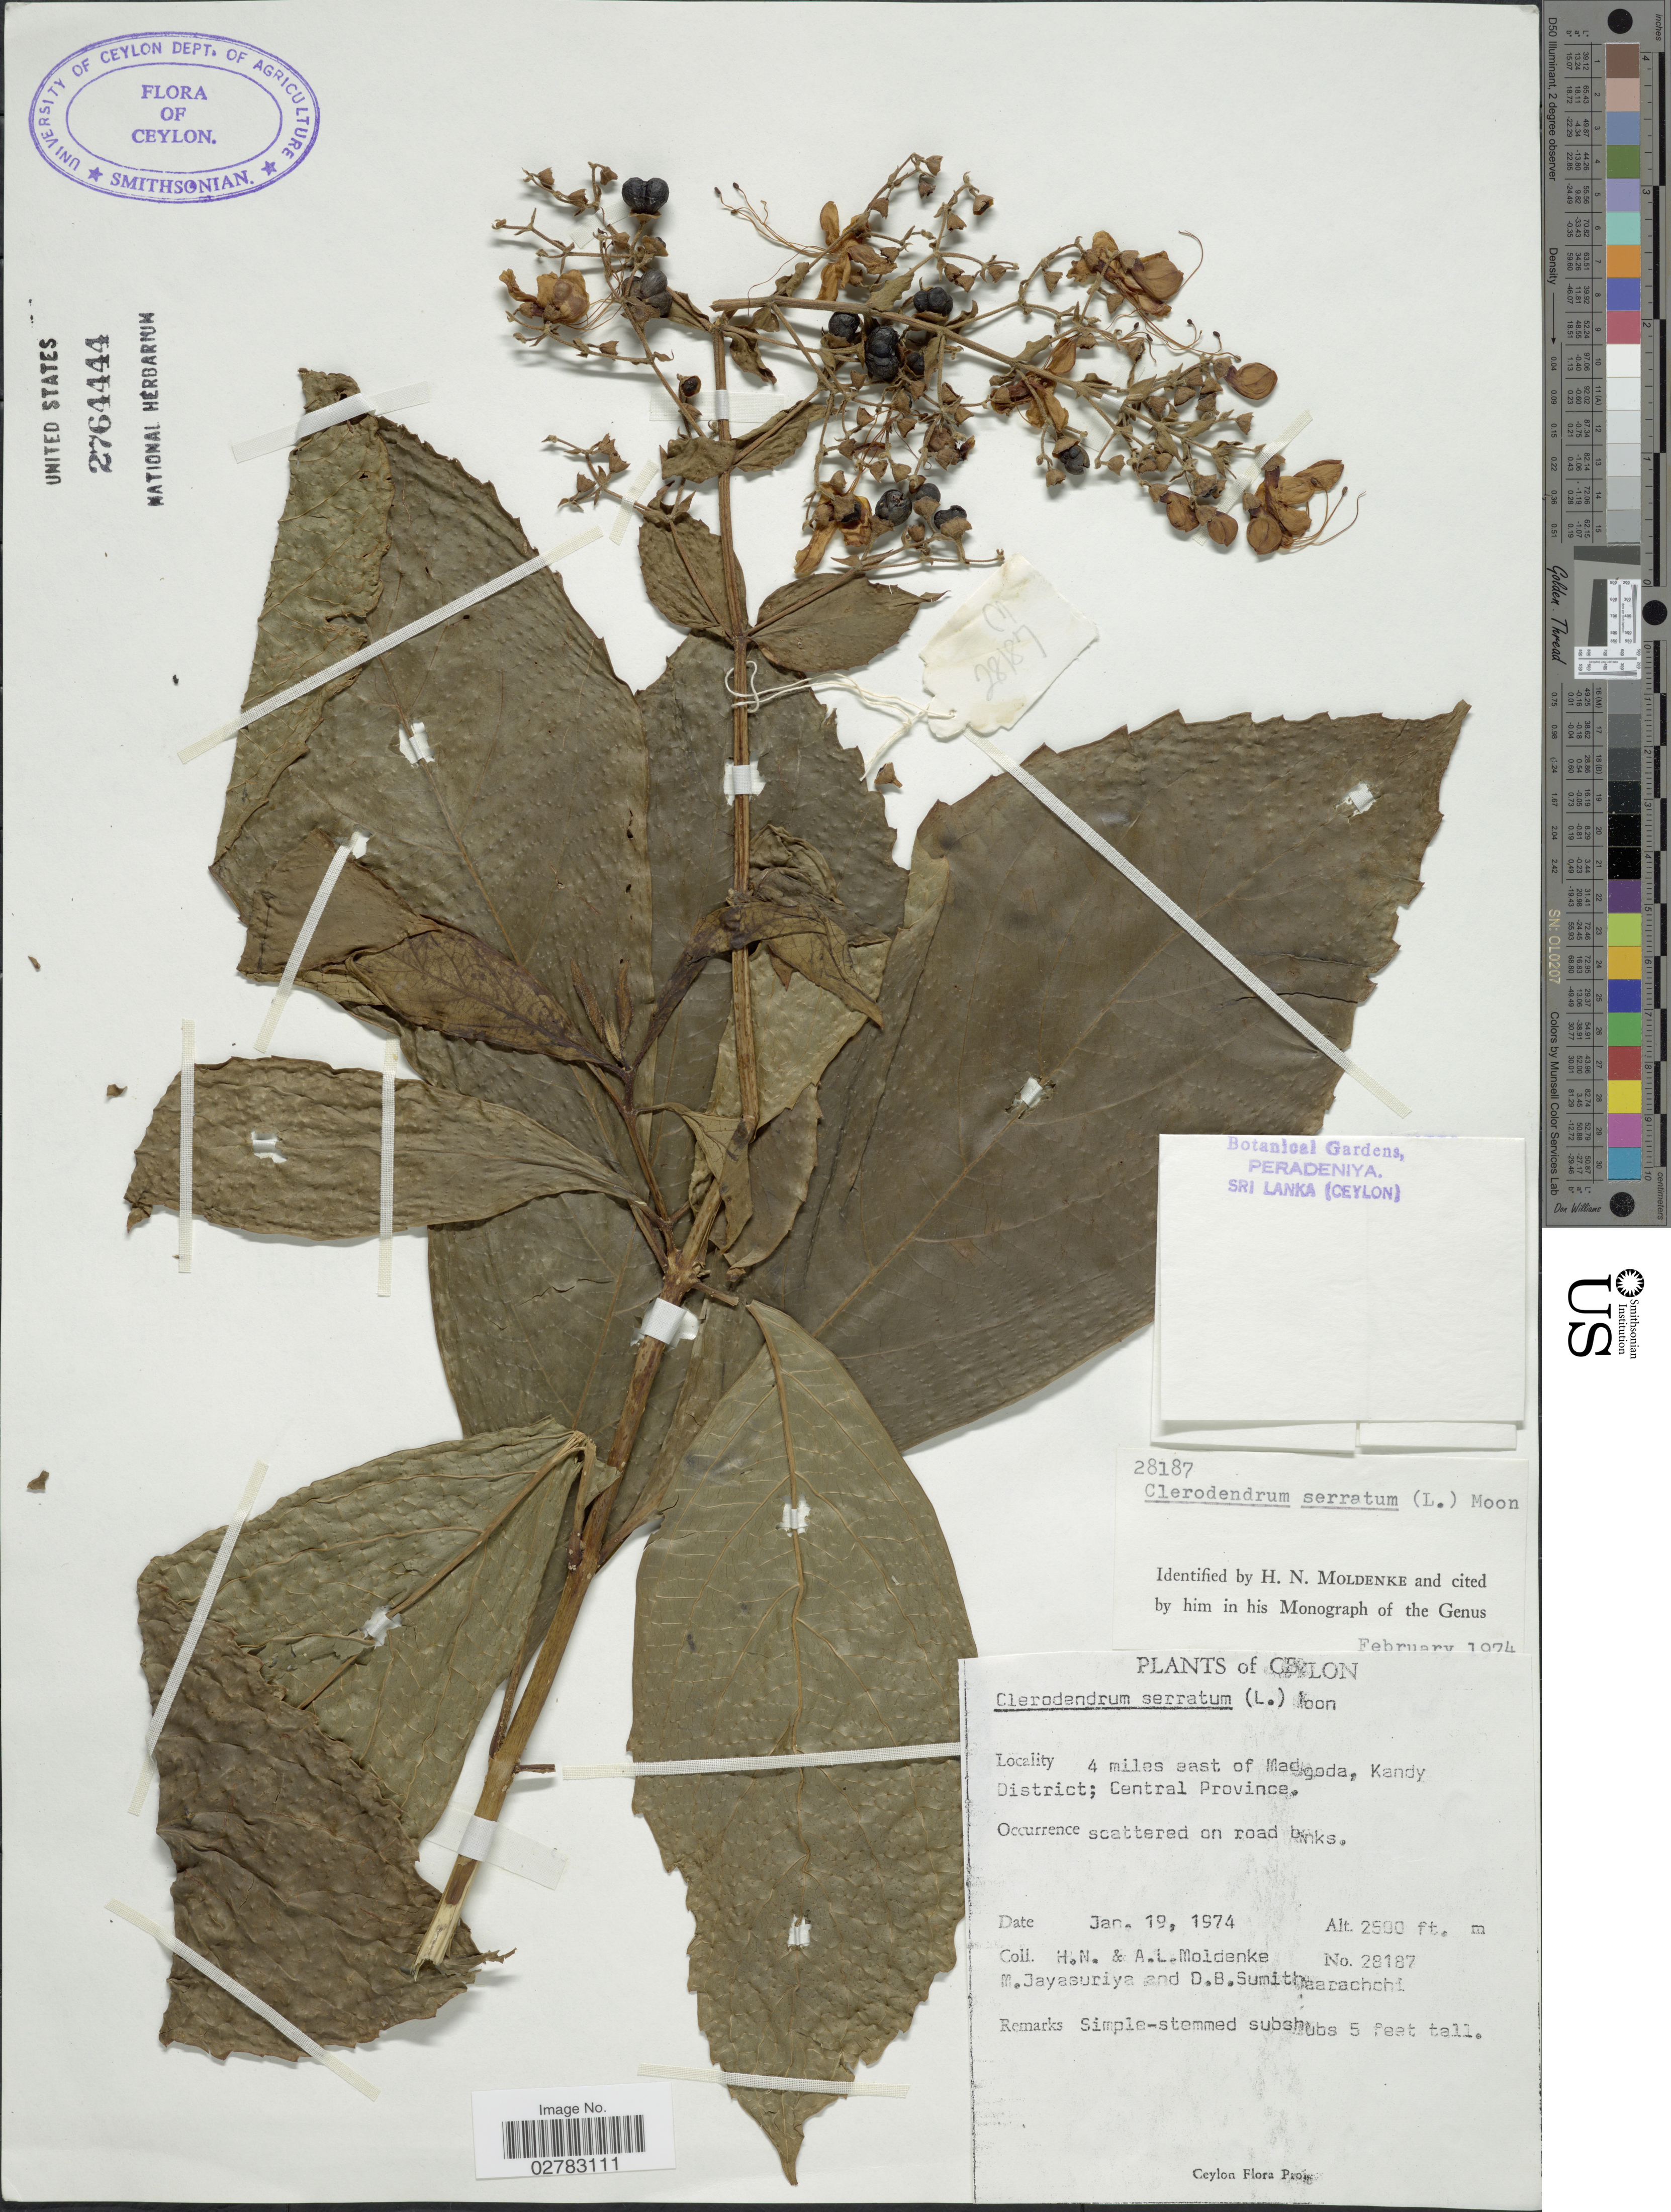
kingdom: Plantae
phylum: Tracheophyta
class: Magnoliopsida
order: Lamiales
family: Lamiaceae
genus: Clerodendrum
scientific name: Clerodendrum serratum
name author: (L.) Moon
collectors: H. N. Moldenke, A. L. Moldenke, M. Jayasuriya & D. B. Sumithraarachchi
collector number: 28187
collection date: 1974-01-19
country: Sri Lanka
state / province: Central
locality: Ceylon. 4 miles east of Madgoda, Kandy District.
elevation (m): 762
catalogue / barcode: US 2764444